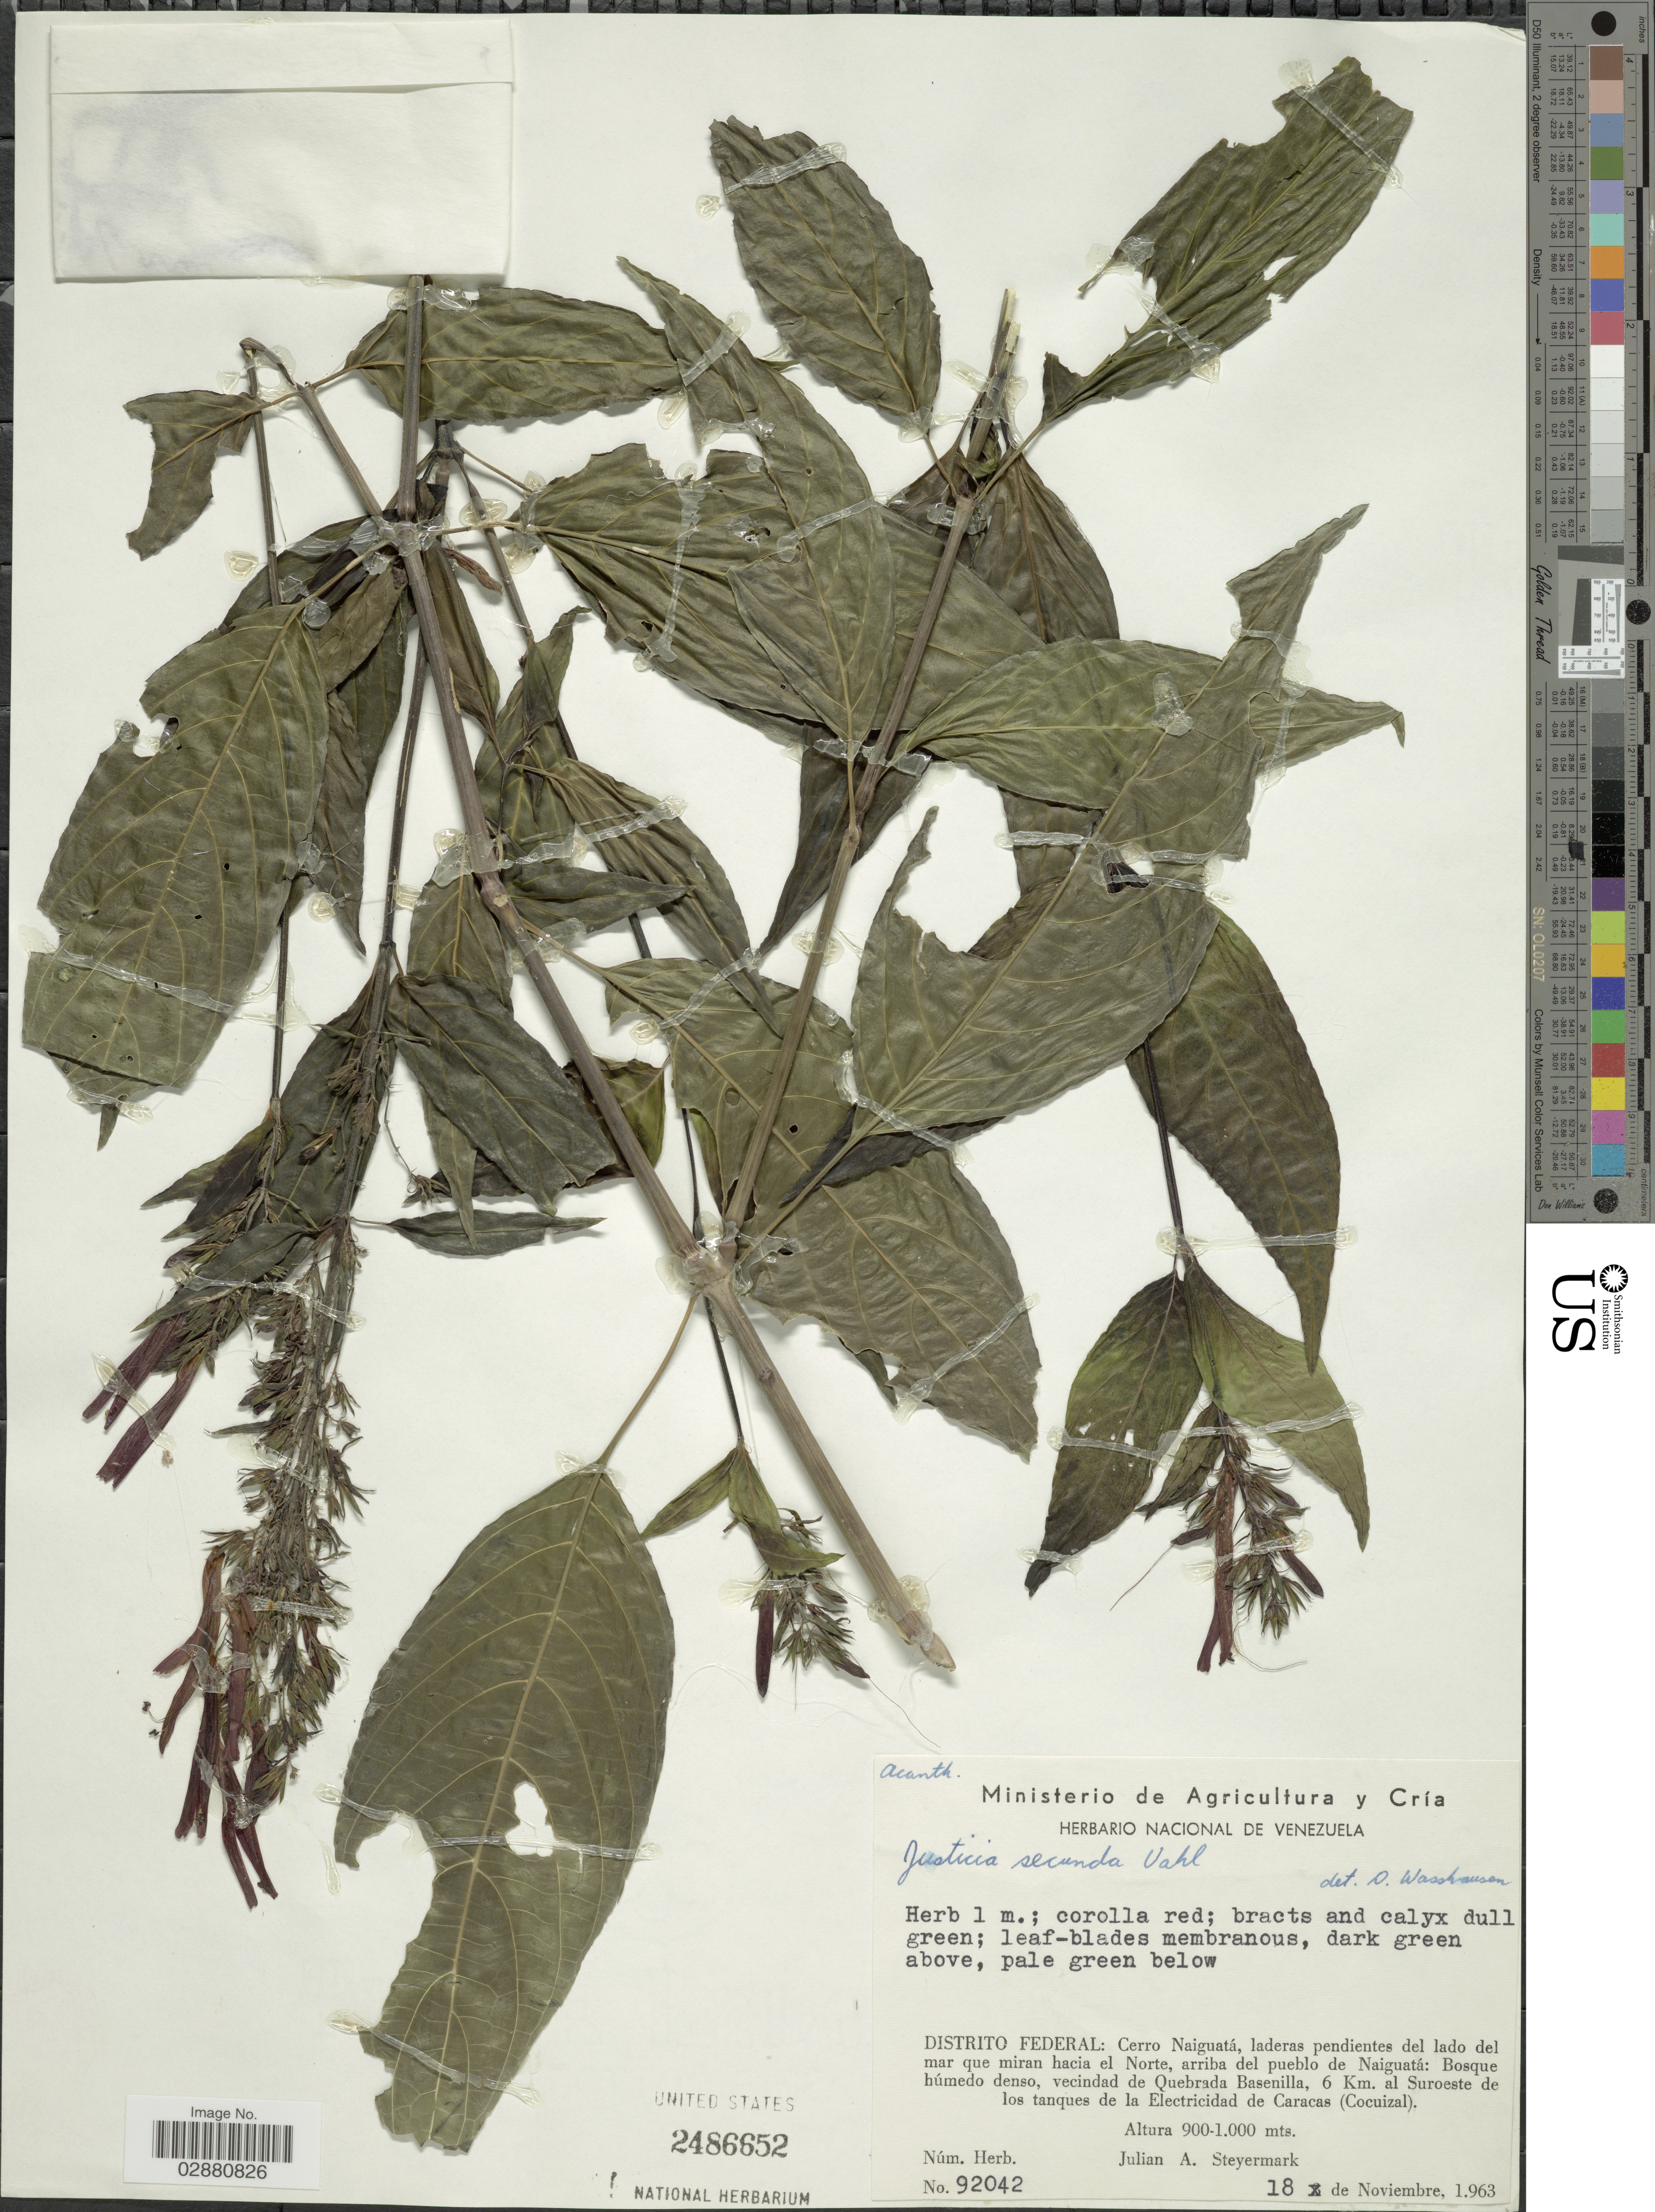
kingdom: Plantae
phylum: Tracheophyta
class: Magnoliopsida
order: Lamiales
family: Acanthaceae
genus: Justicia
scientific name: Justicia secunda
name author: Vahl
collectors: J. Steyermark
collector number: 92042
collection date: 1963-11-18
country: Venezuela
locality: Distrito Federal: Cerro Naiguatá, laderas pendientes del lado del mar que miran hacia el Norte, arriba del pueblo de Naiguatá: Bosque húmedo denso, vecindad de Quebrada Basenilla, 6 Km. al Suroeste de los tanques de la Electricidad de Caracas (Cocuizal).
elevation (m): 900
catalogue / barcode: US 2486652